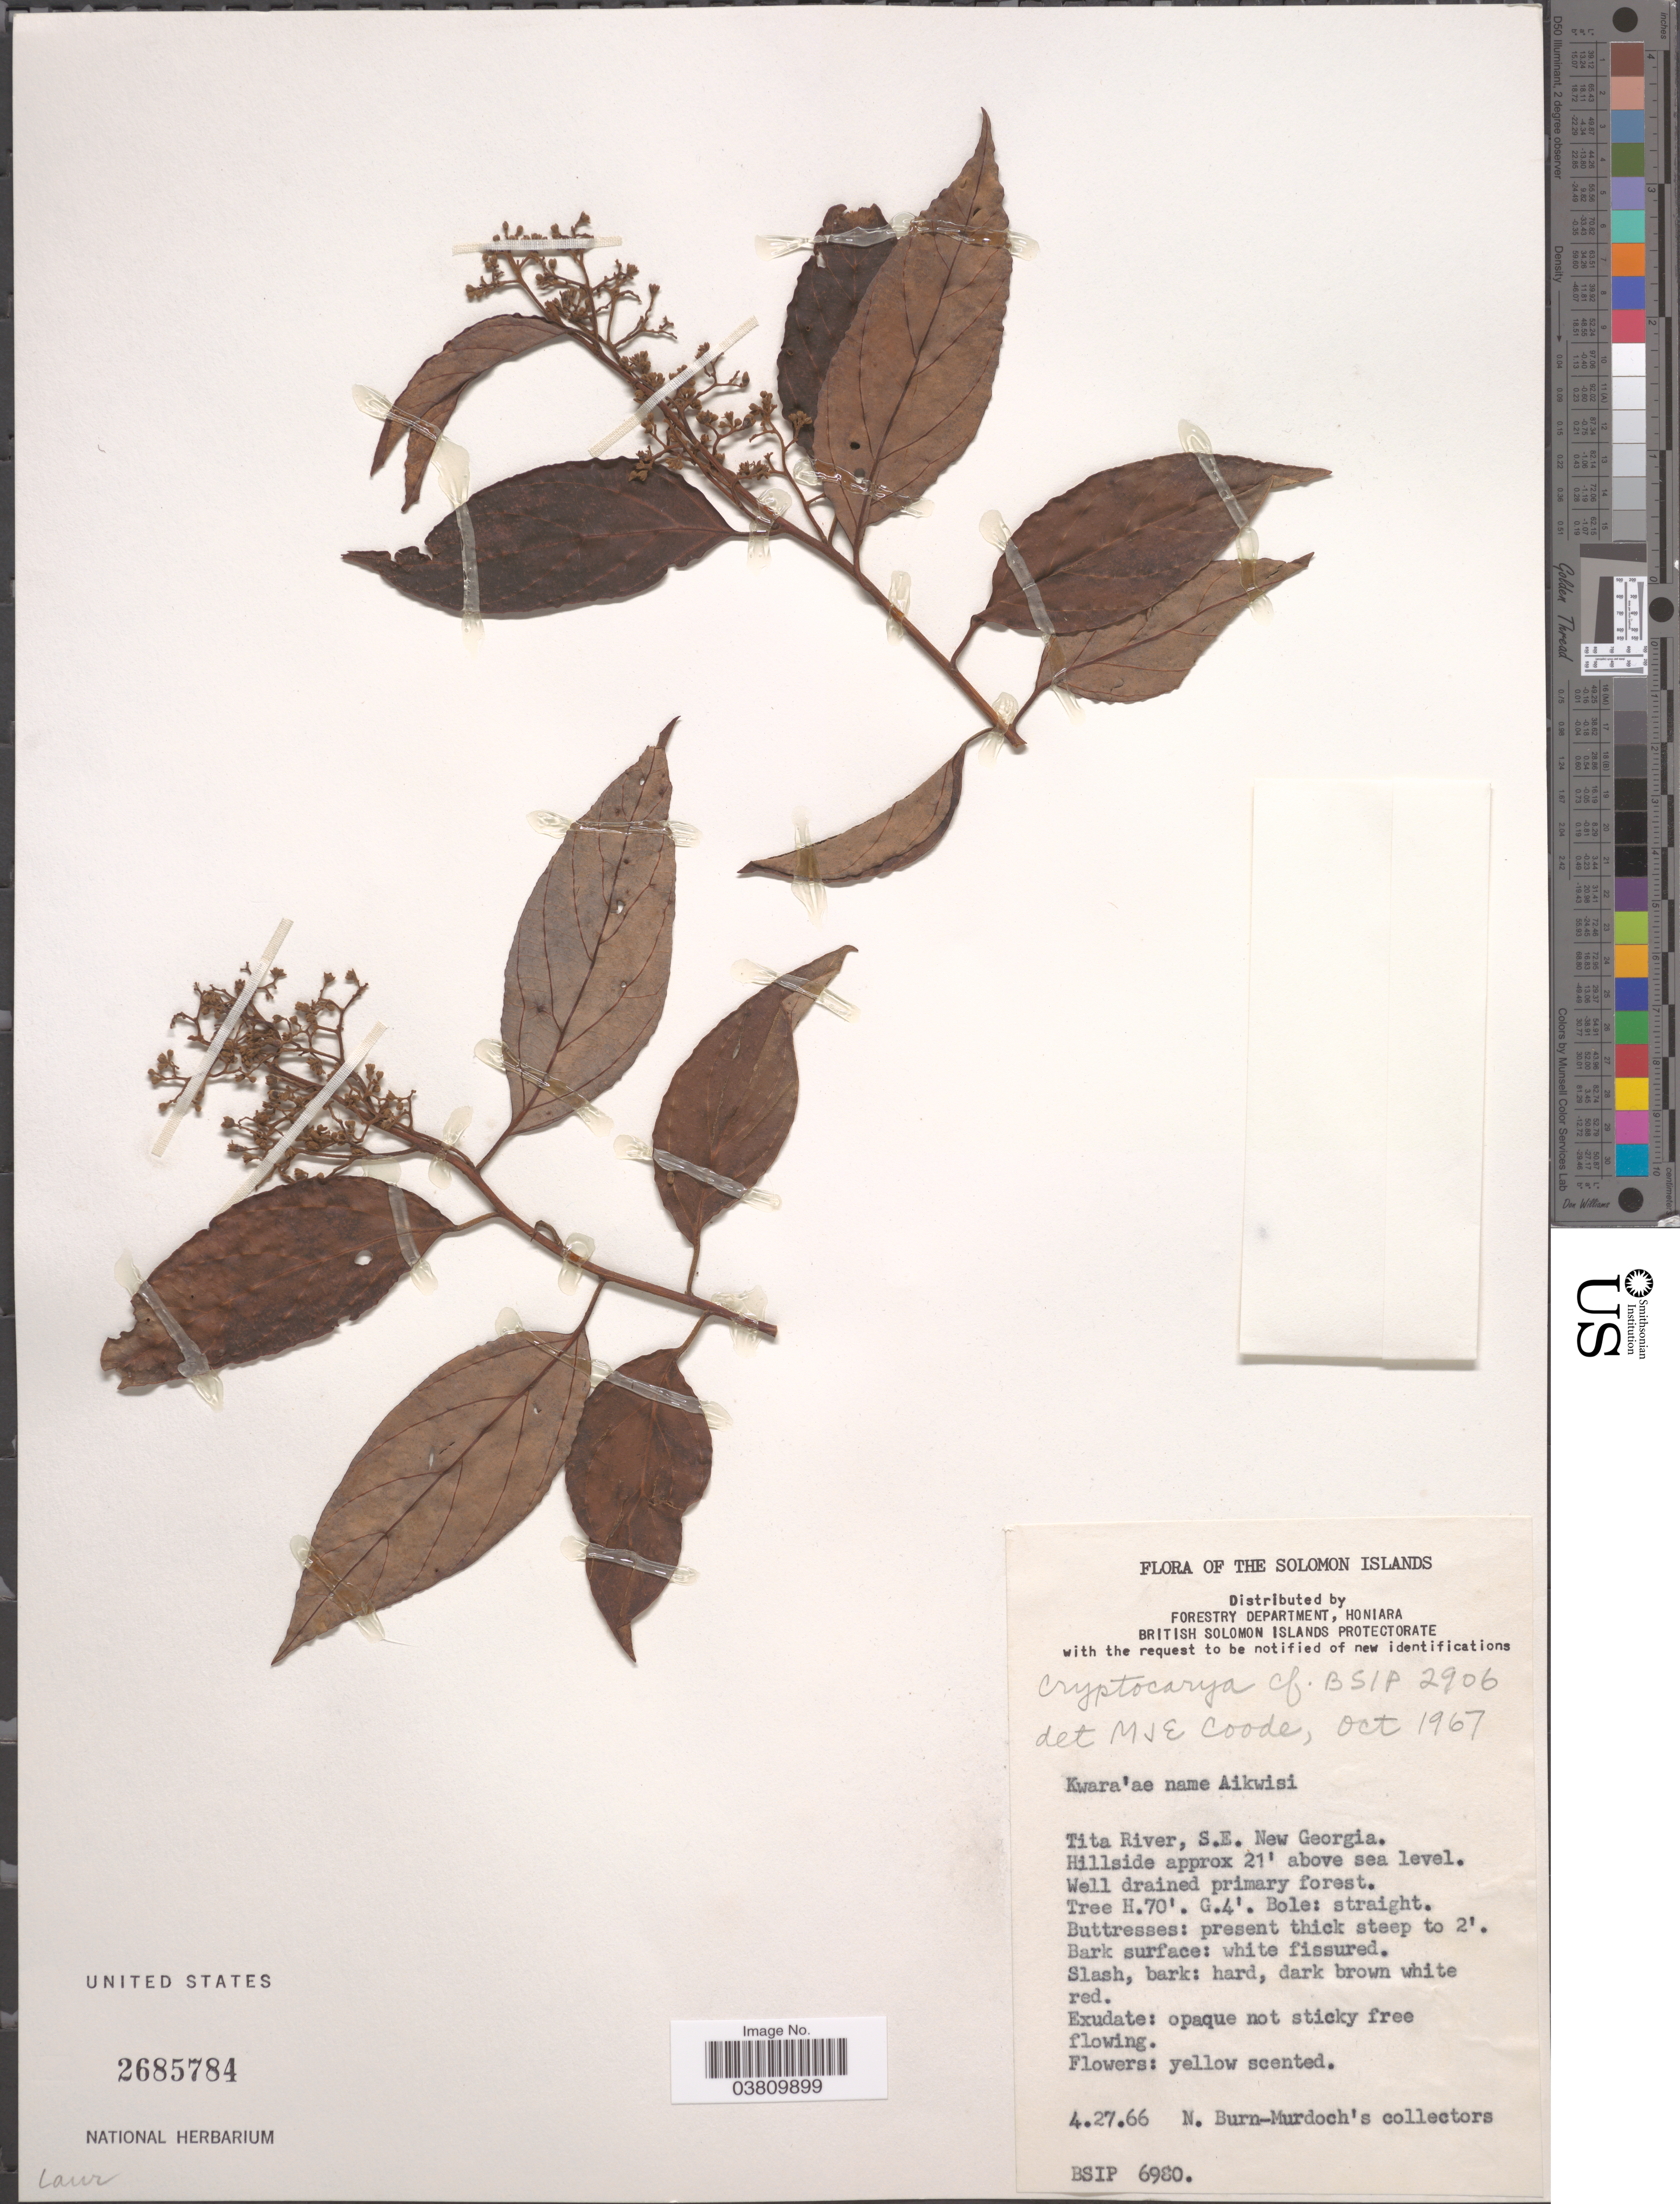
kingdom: Plantae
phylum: Tracheophyta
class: Magnoliopsida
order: Laurales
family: Lauraceae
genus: Cryptocarya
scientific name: Cryptocarya sp.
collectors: N. Burn-Murdoch's collectors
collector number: BSIP 6980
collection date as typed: Transcribed d/m/y: 27/4/66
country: Solomon Islands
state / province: Solomon Islands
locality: Tita River, S.E. New Georgia.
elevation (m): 6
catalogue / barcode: US 2685784